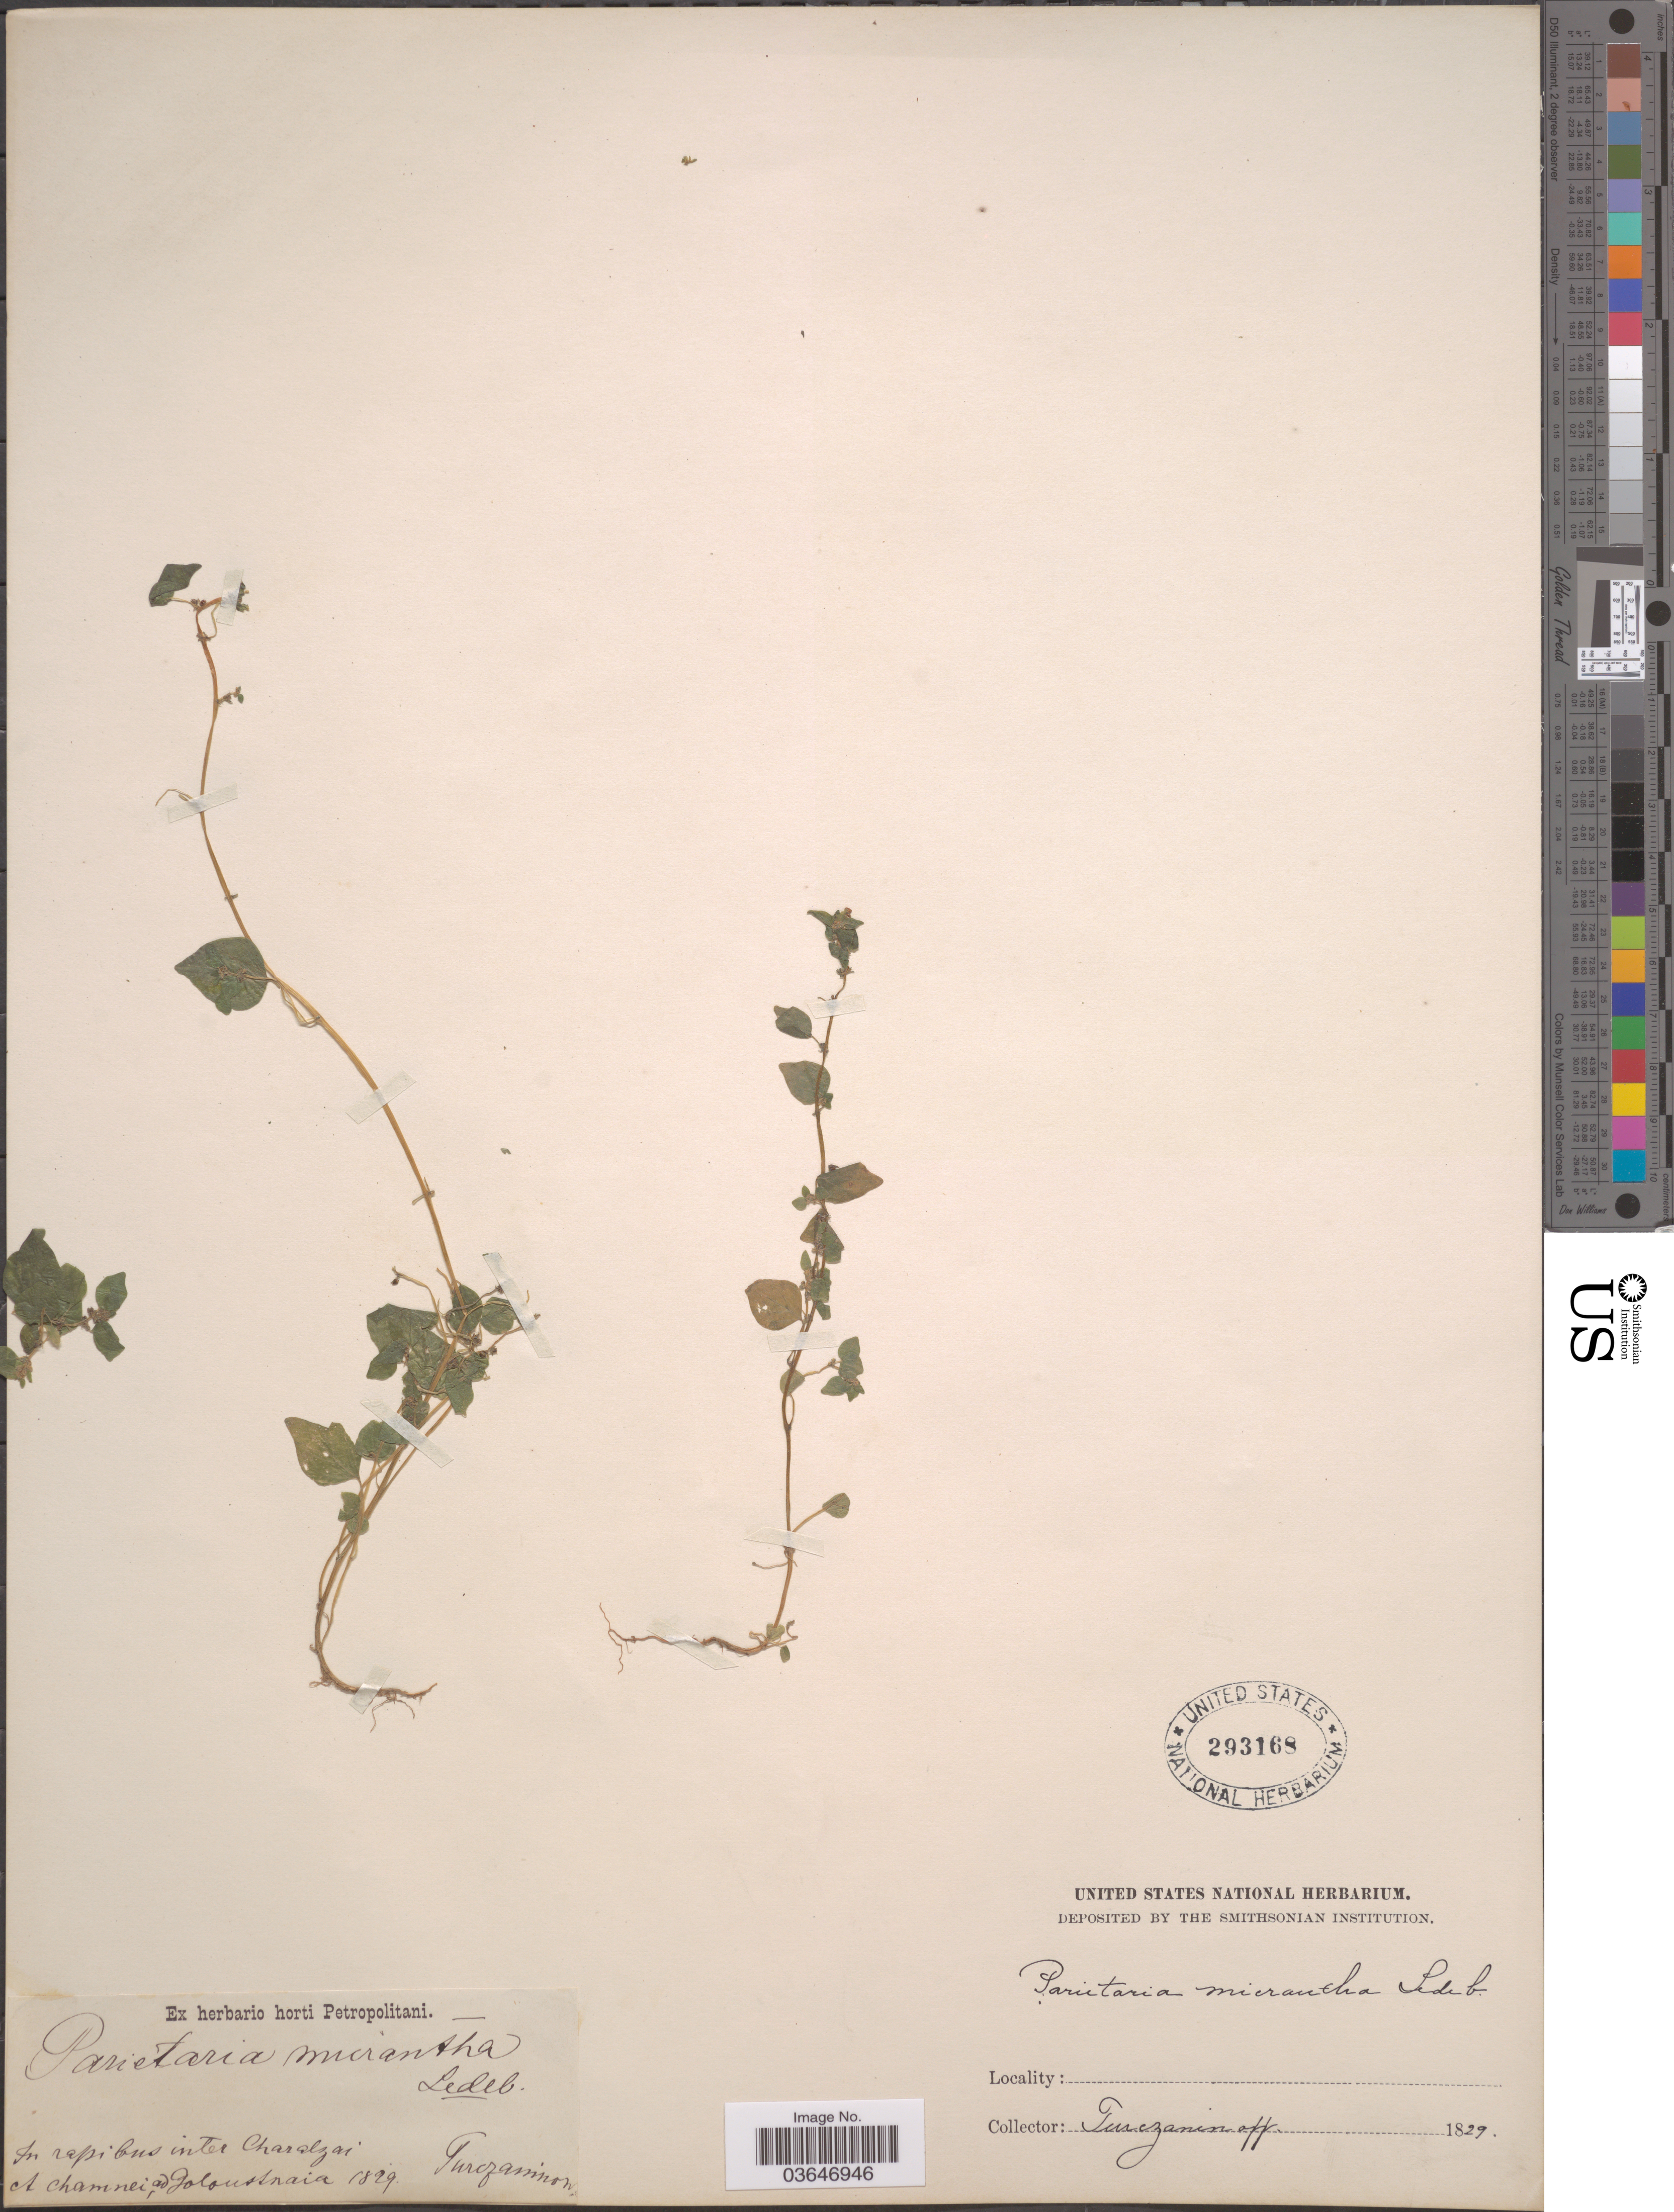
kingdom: Plantae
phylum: Tracheophyta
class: Magnoliopsida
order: Rosales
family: Urticaceae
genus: Parietaria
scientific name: Parietaria micrantha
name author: Ledeb.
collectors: N. Turczaninow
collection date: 1829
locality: In rupibus inter Charalzai [interpreted] et Chamnei, ad Joloussnaica [interpreted].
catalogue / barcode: US 293168